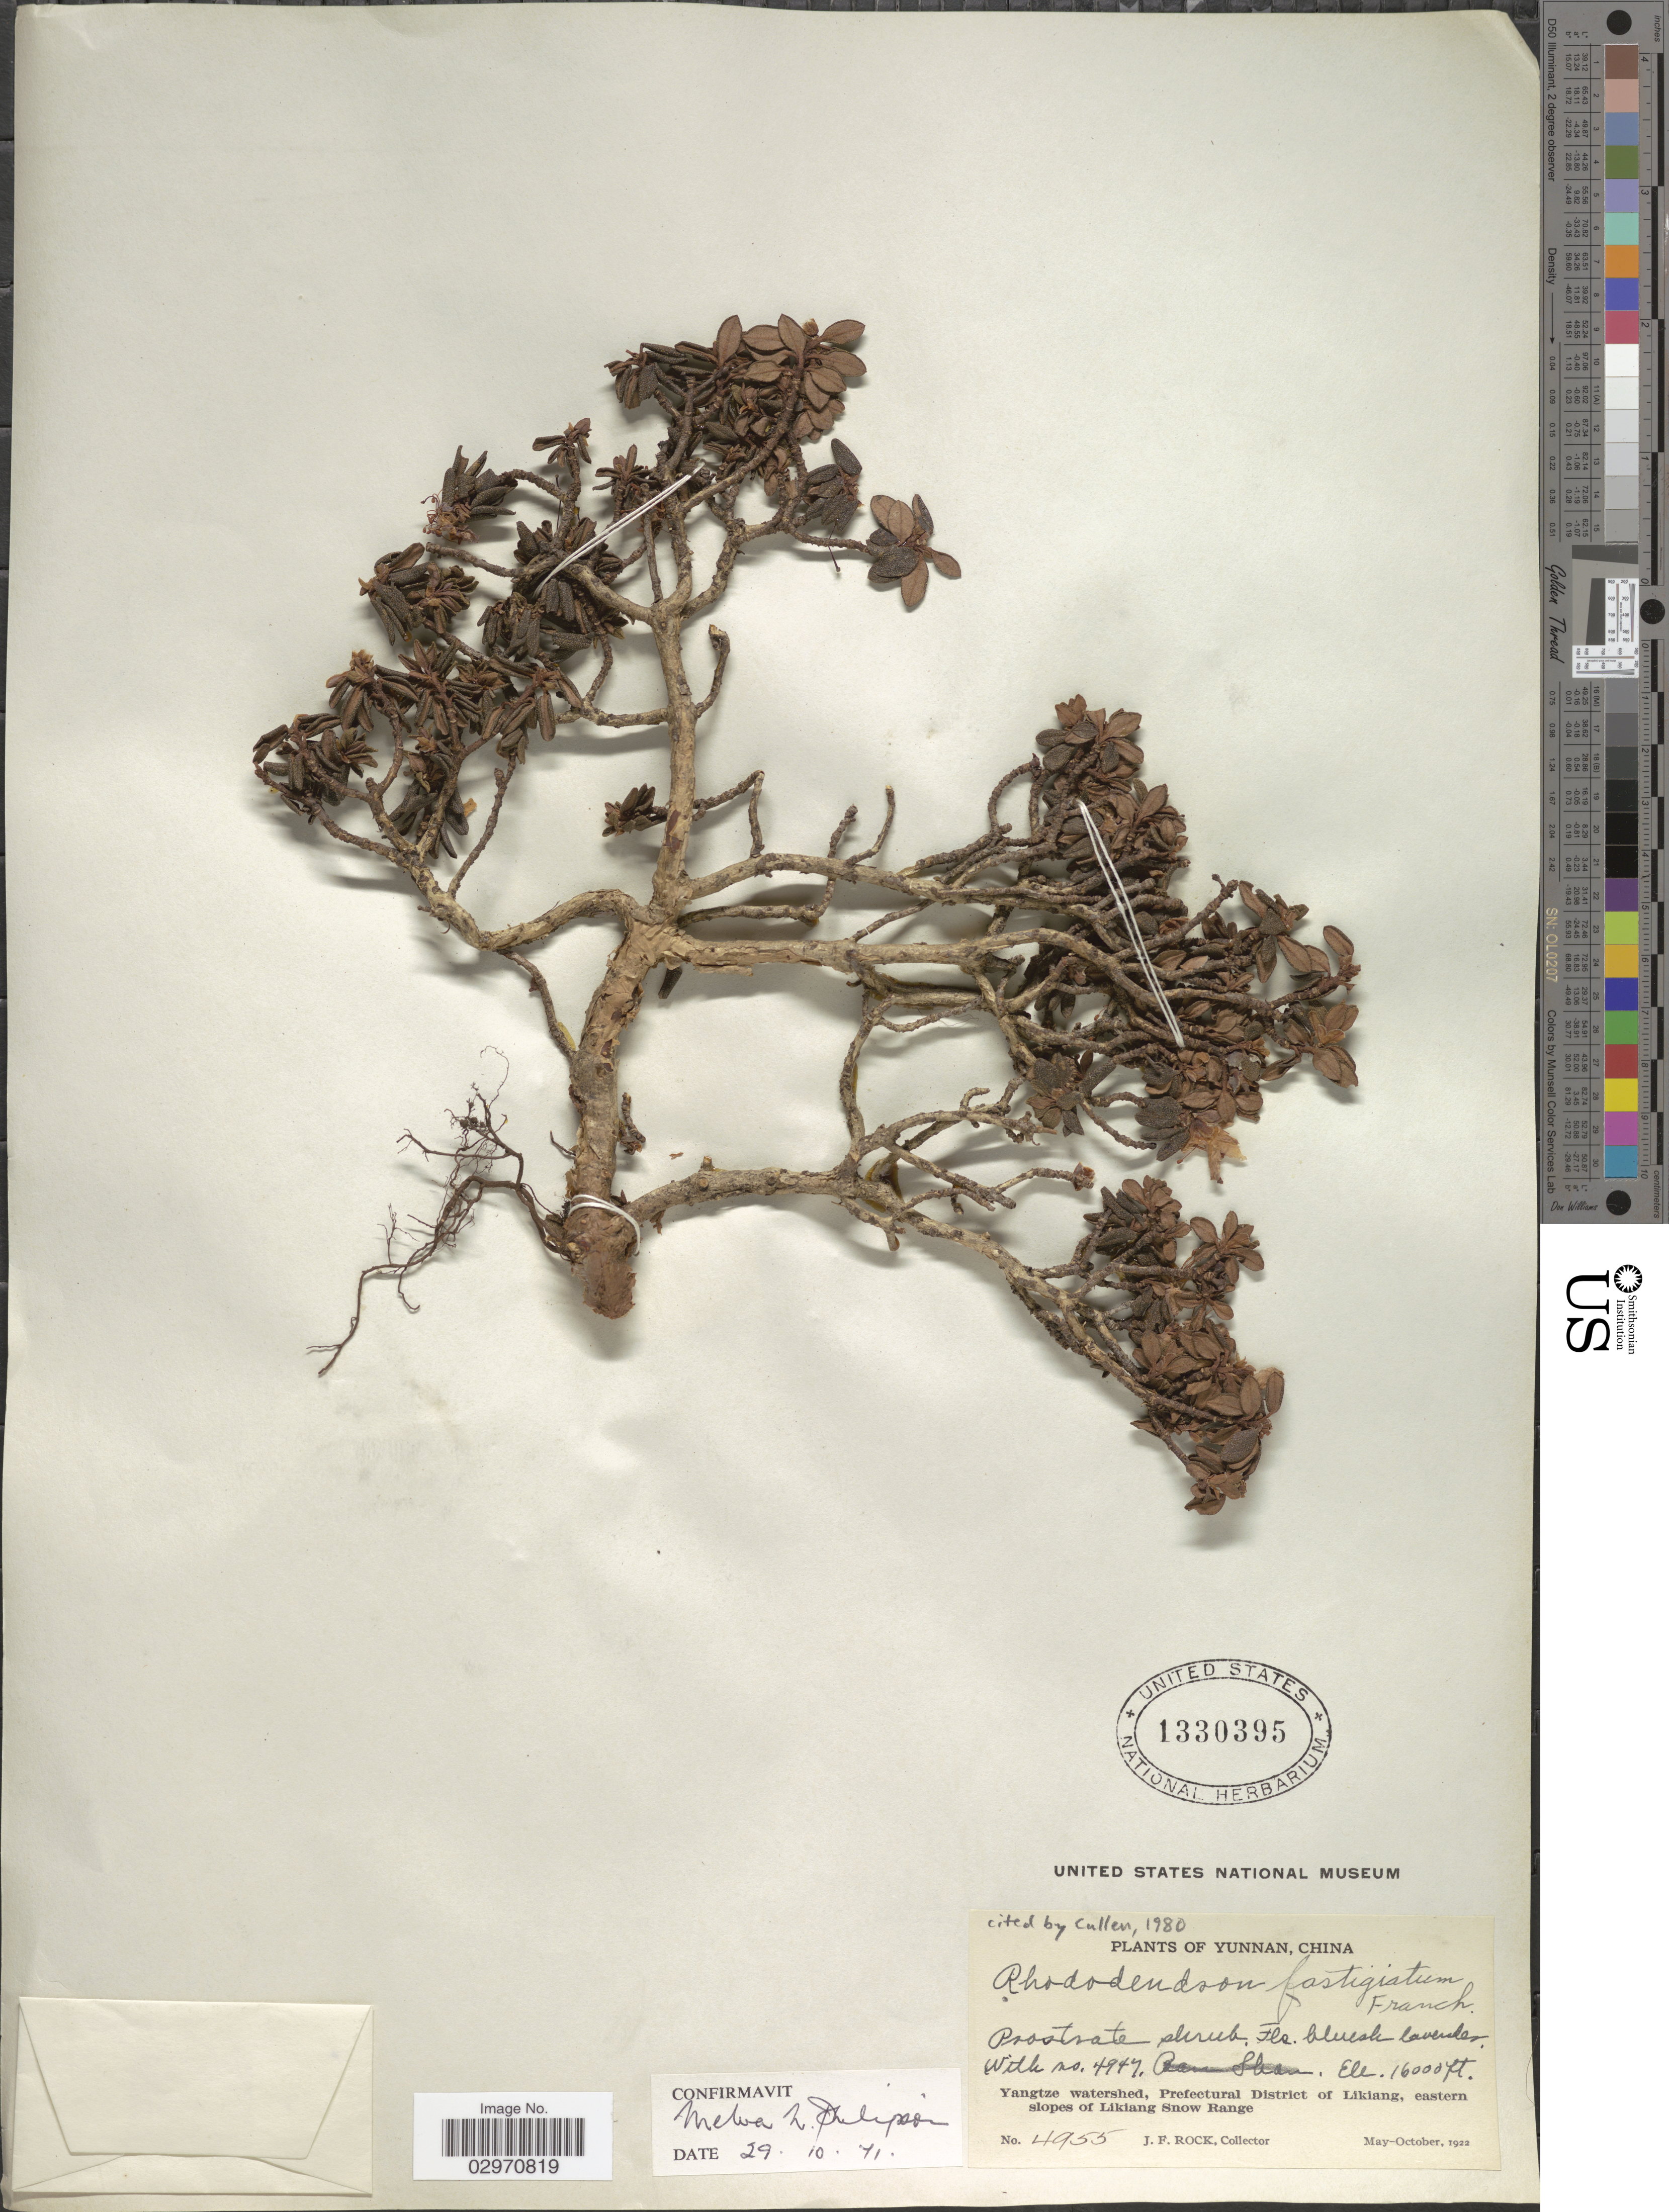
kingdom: Plantae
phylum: Tracheophyta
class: Magnoliopsida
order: Ericales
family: Ericaceae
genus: Rhododendron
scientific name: Rhododendron fastigiatum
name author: Franch.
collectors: J. Rock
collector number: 4955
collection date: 1922-05/1922-10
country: China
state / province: Yunnan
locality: Yangtze watershed, Prefectural District of Likiang, eastern slopes of Likiang Snow Range.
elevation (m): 4877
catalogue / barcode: US 1330395